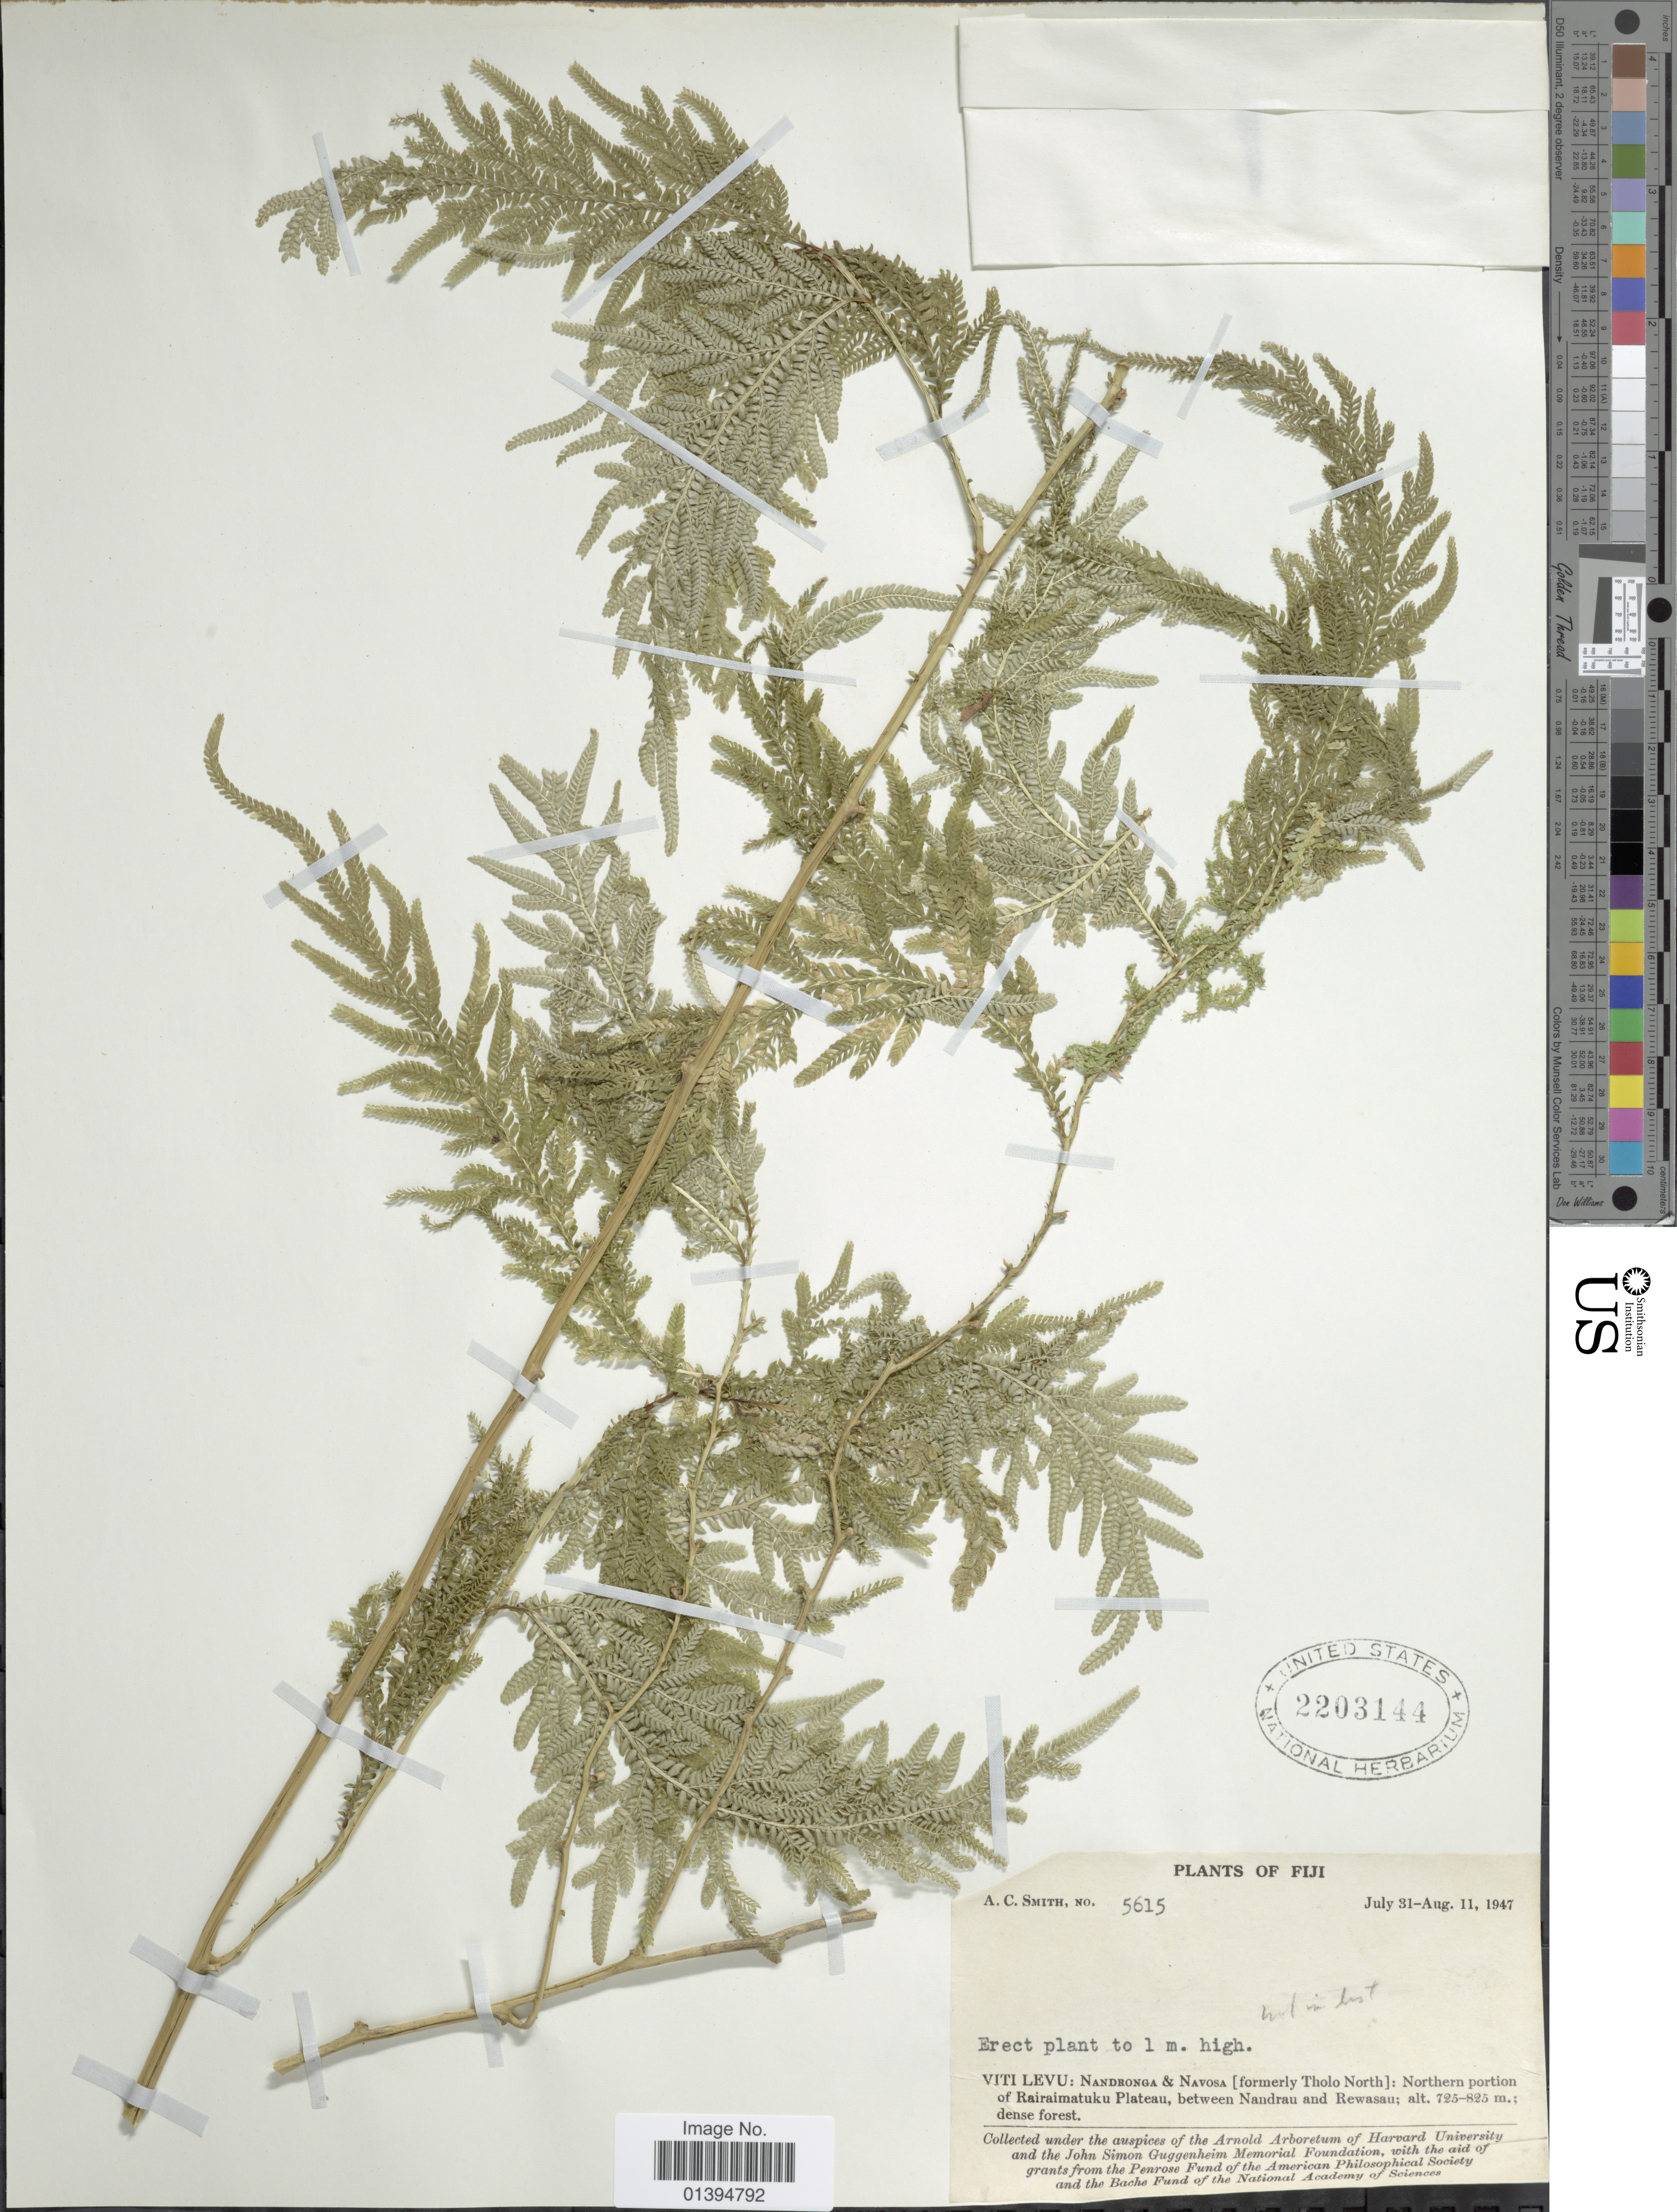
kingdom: Plantae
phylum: Tracheophyta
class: Lycopodiopsida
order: Selaginellales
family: Selaginellaceae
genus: Selaginella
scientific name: Selaginella sp.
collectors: A. C. Smith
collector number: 6515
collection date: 1947-07-31/1947-08-11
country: Fiji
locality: Viti Levu: Nandronga & Navosa [formerly Tholo North]: Northern portion of Rairaimatuku Plateau, between Nandrau and Rewasau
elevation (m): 725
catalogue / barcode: US 2203144